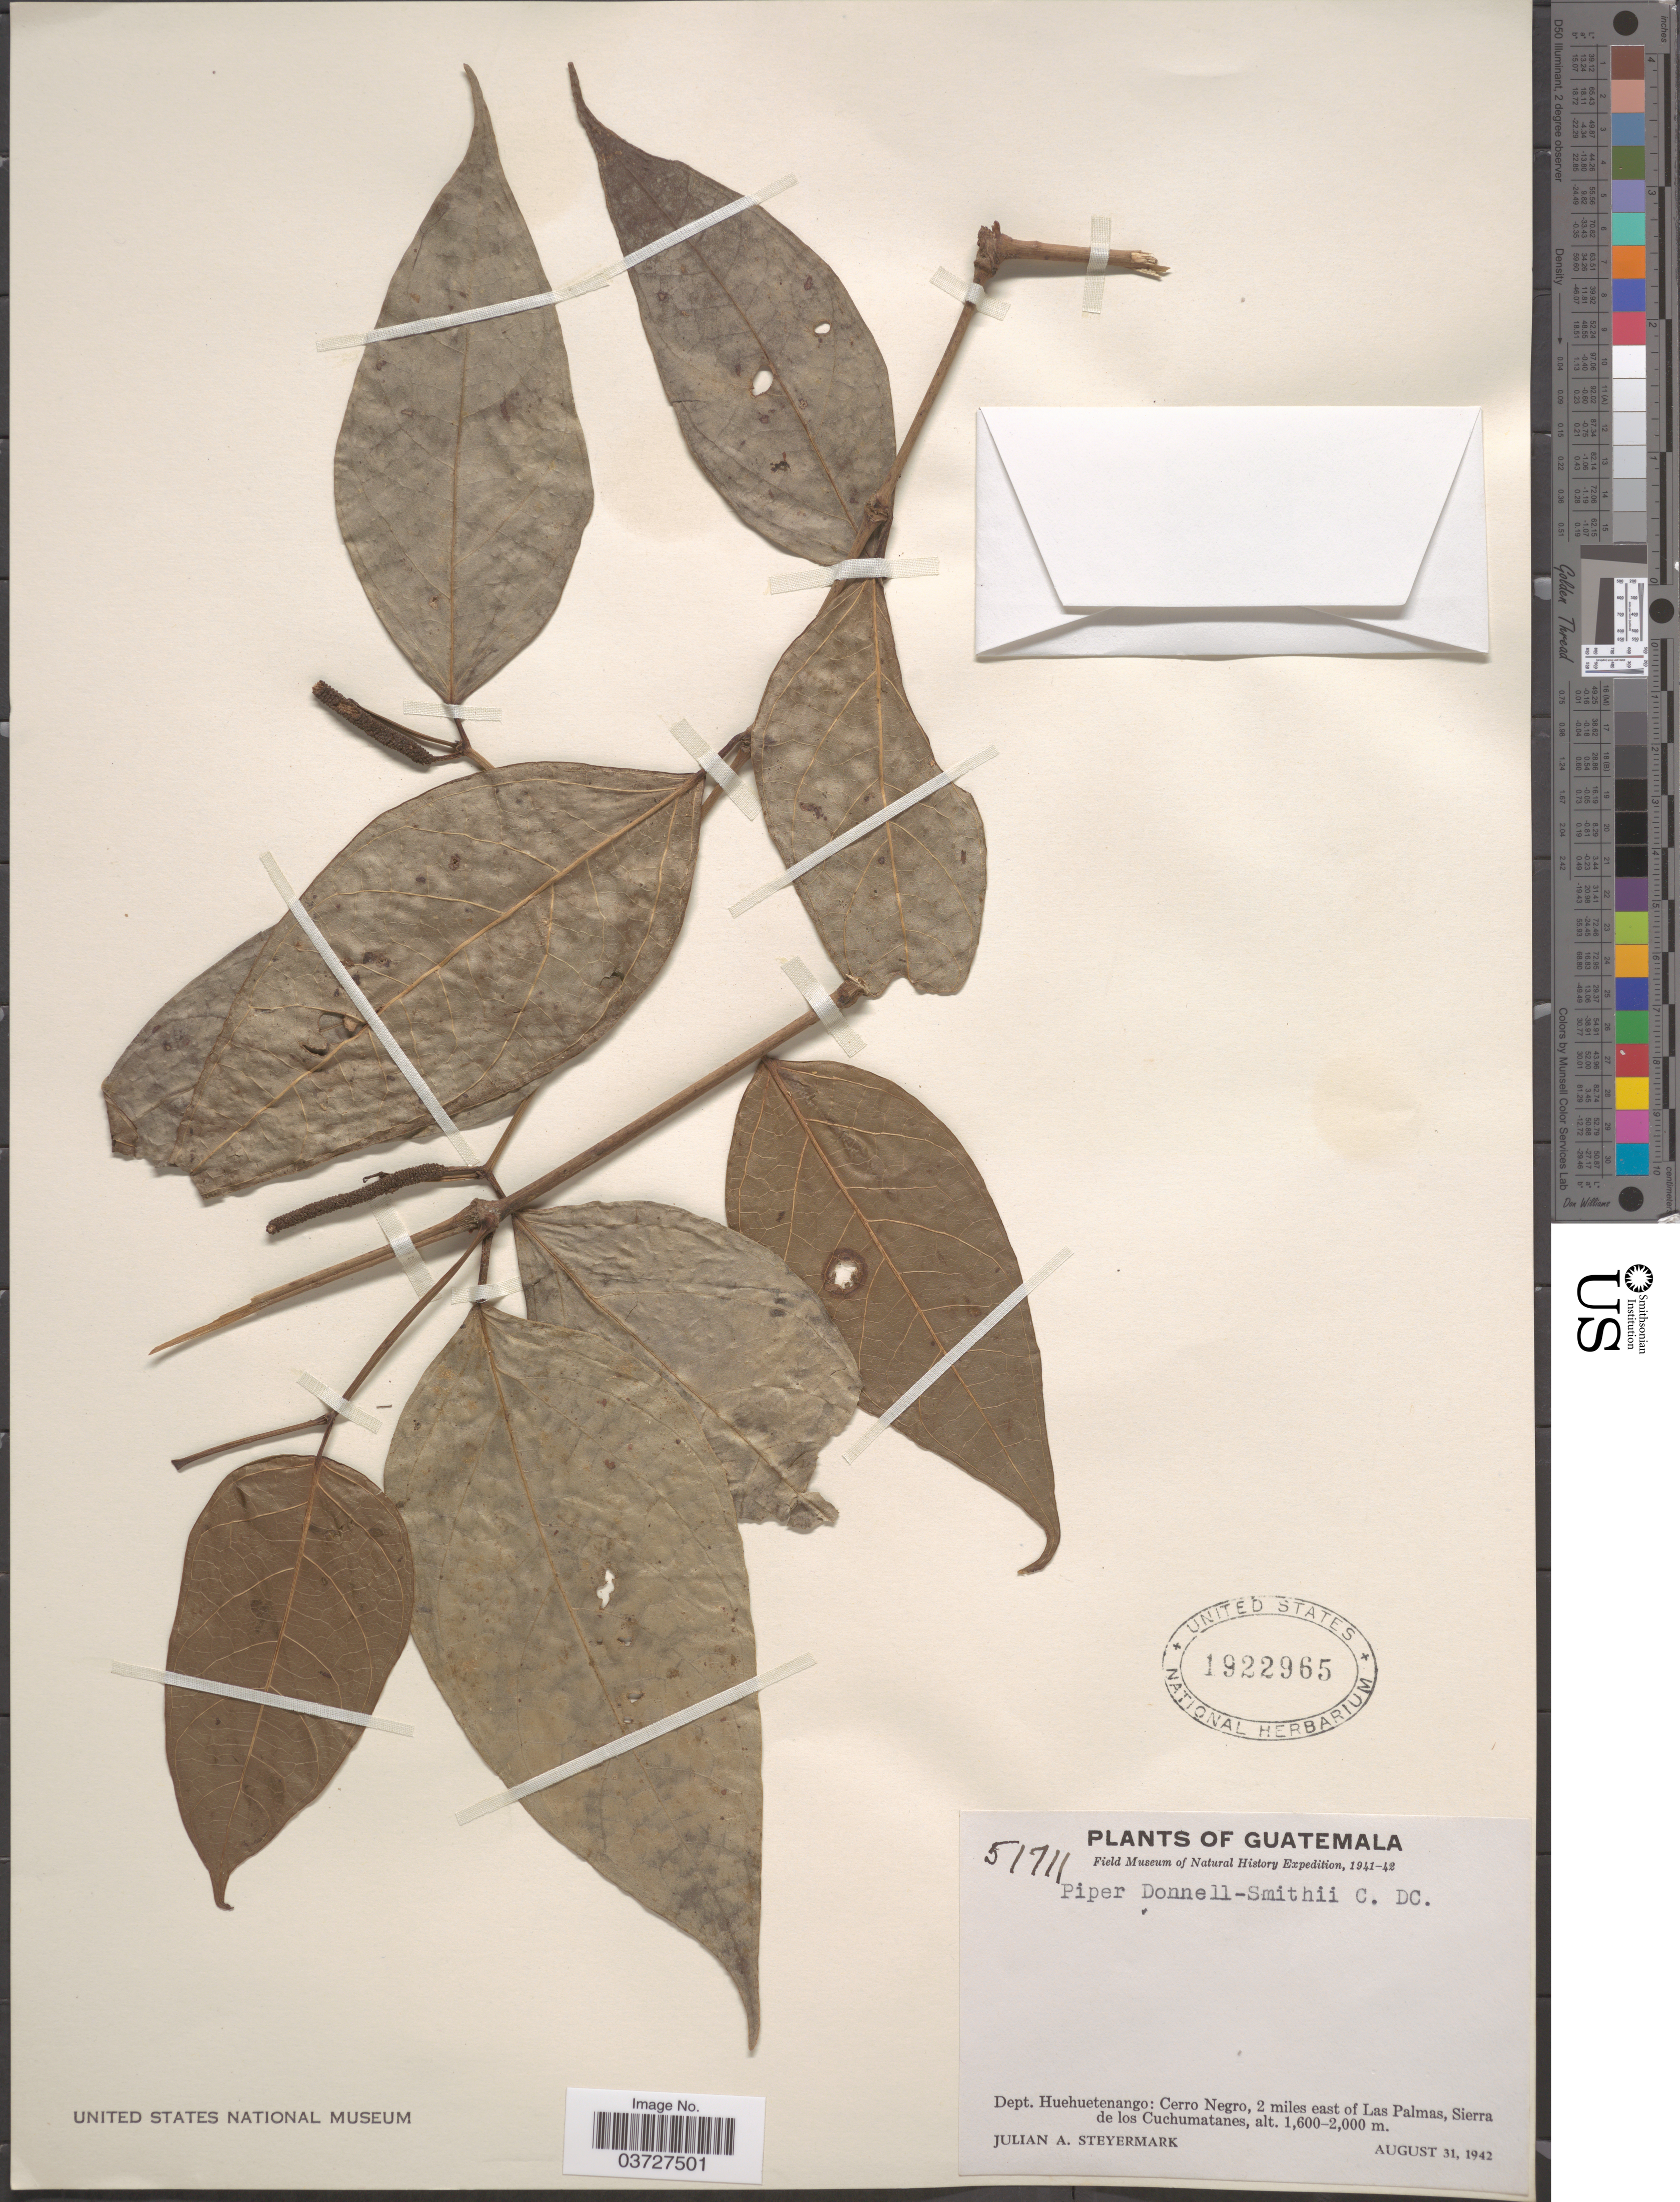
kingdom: Plantae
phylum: Tracheophyta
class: Magnoliopsida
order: Piperales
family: Piperaceae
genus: Piper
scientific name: Piper donnell-smithii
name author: C. DC.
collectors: J. Steyermark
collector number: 51711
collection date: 1942-08-31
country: Guatemala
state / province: Huehuetenango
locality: Dept. Huehuetenango: Cerro Negro, 2 miles east of Las Palmas, Sierre de los Cuchumatanes.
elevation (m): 1600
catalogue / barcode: US 1922965